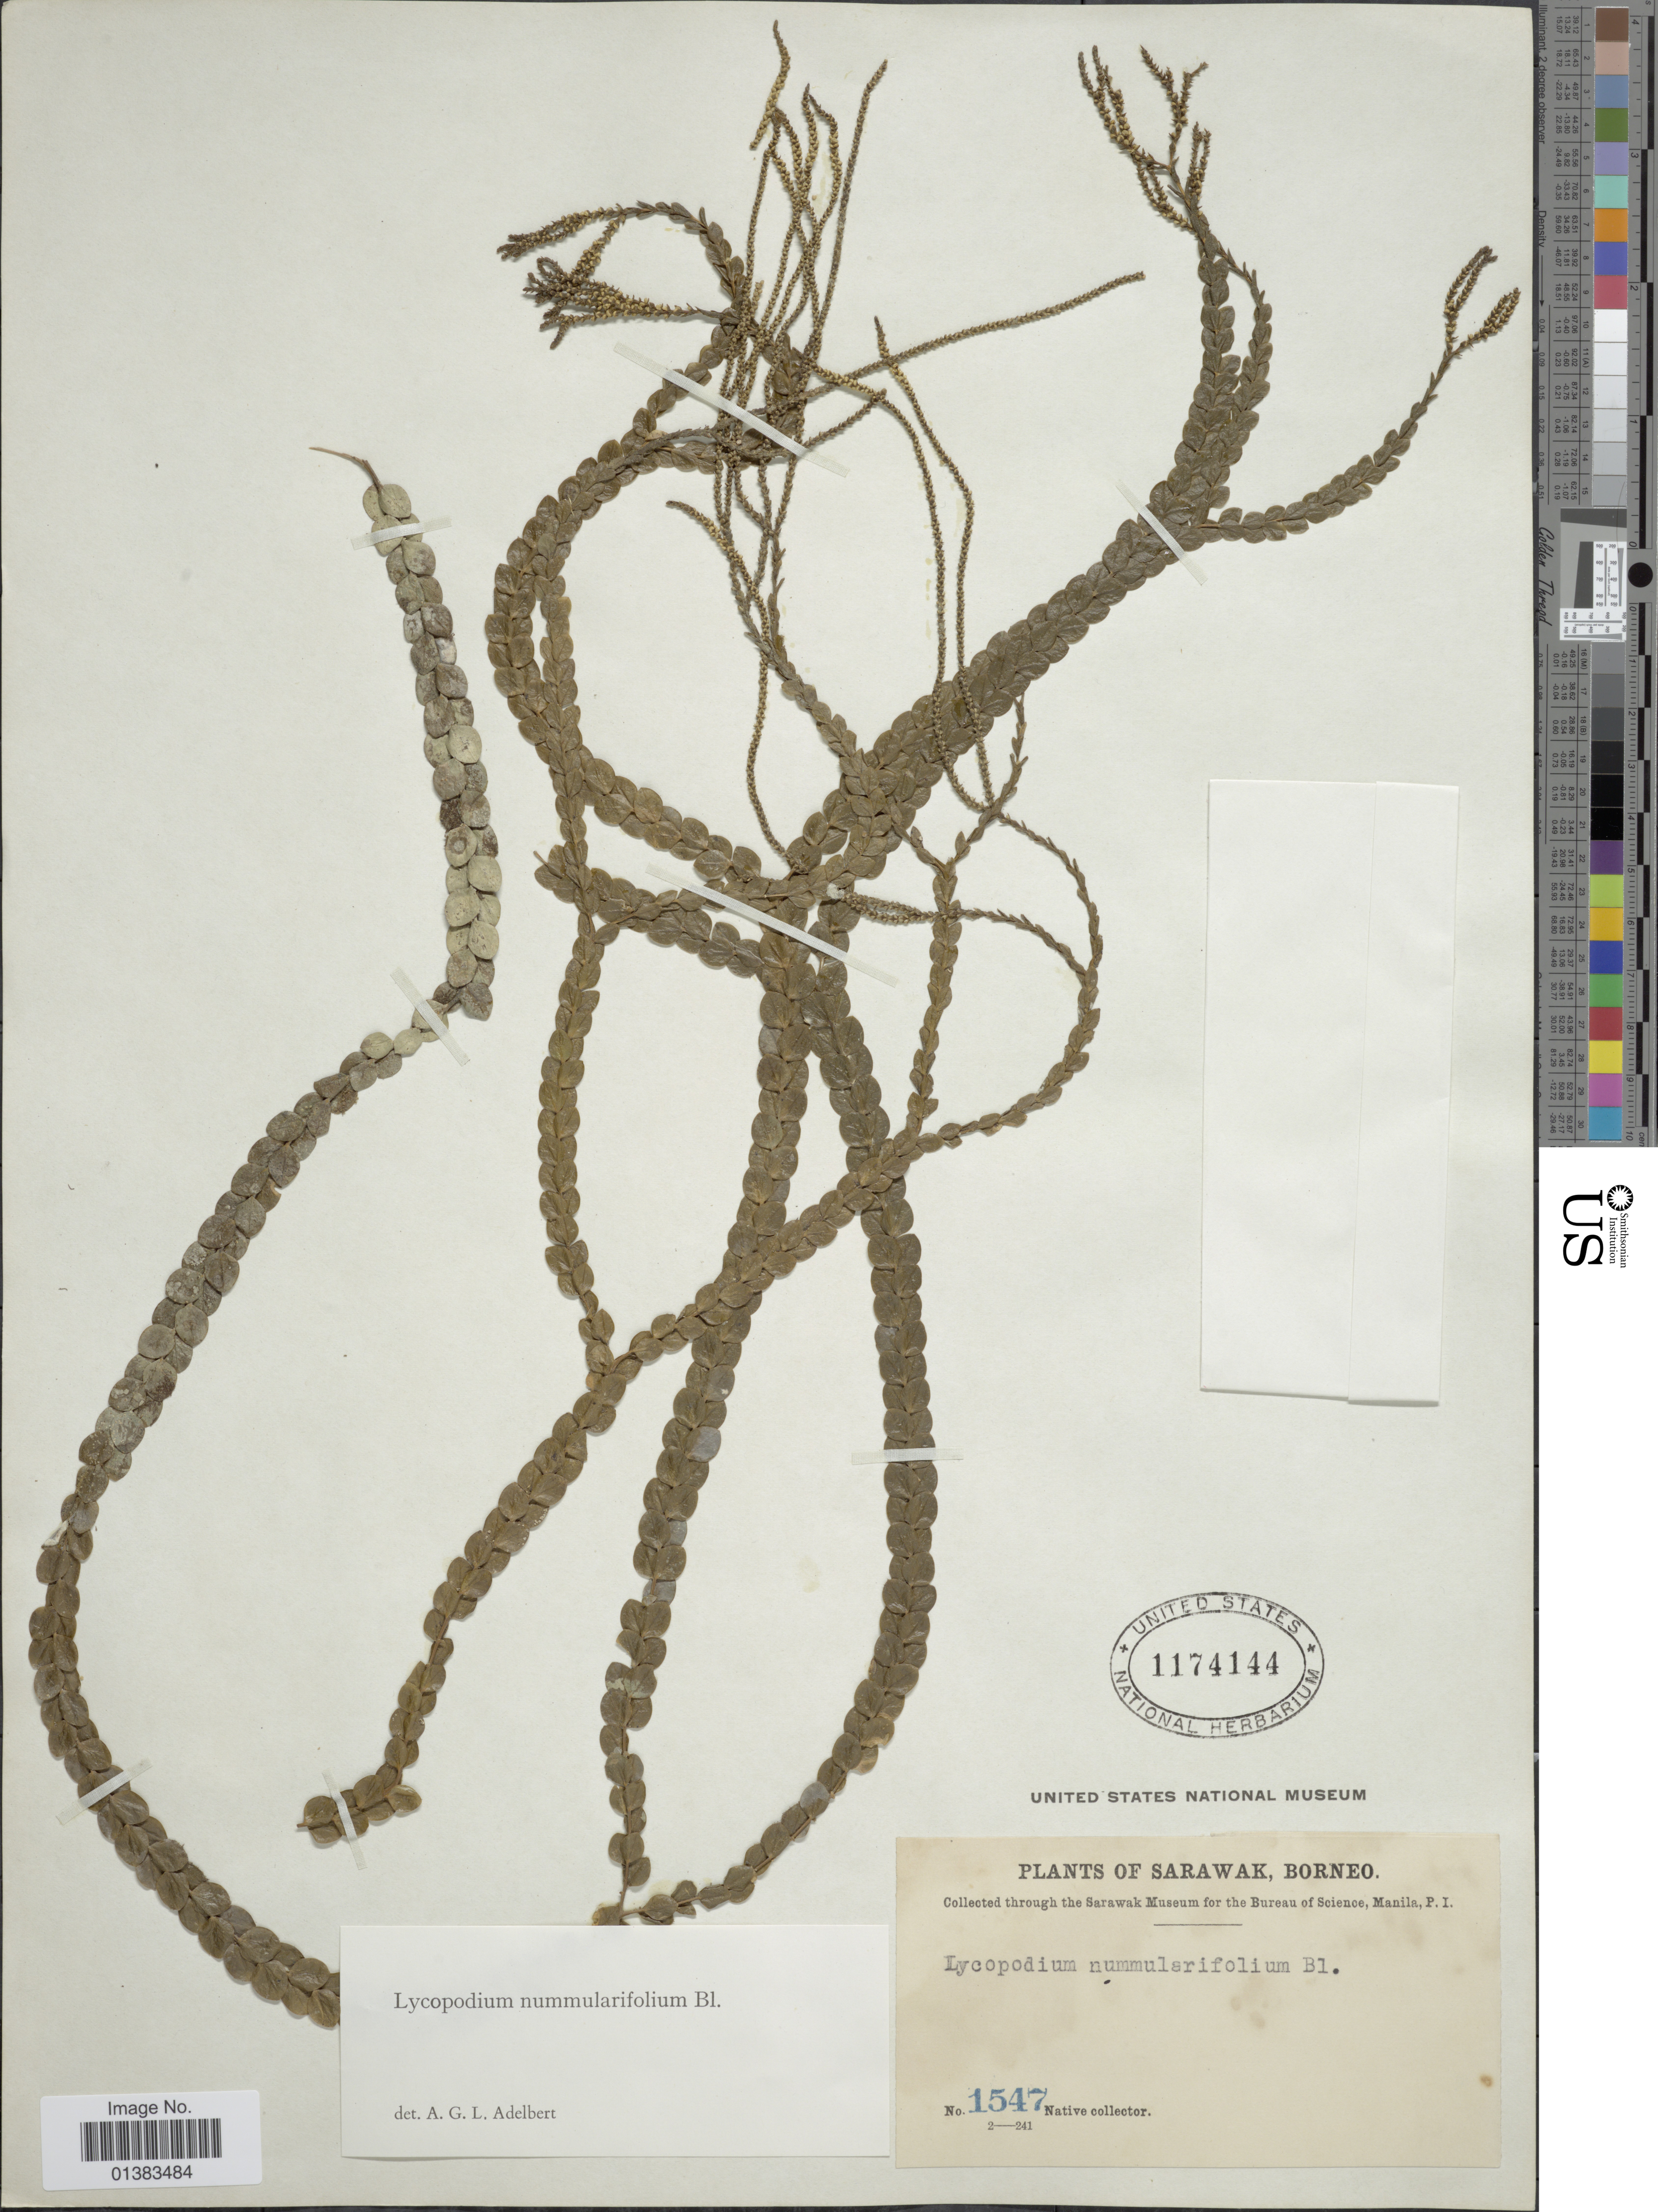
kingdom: Plantae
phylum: Tracheophyta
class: Lycopodiopsida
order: Lycopodiales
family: Lycopodiaceae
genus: Phlegmariurus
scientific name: Phlegmariurus nummulariifolius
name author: (Blume) Ching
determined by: Field, A. R.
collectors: Native collector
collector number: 1547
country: Malaysia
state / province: Sarawak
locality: Borneo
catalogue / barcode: US 1174144